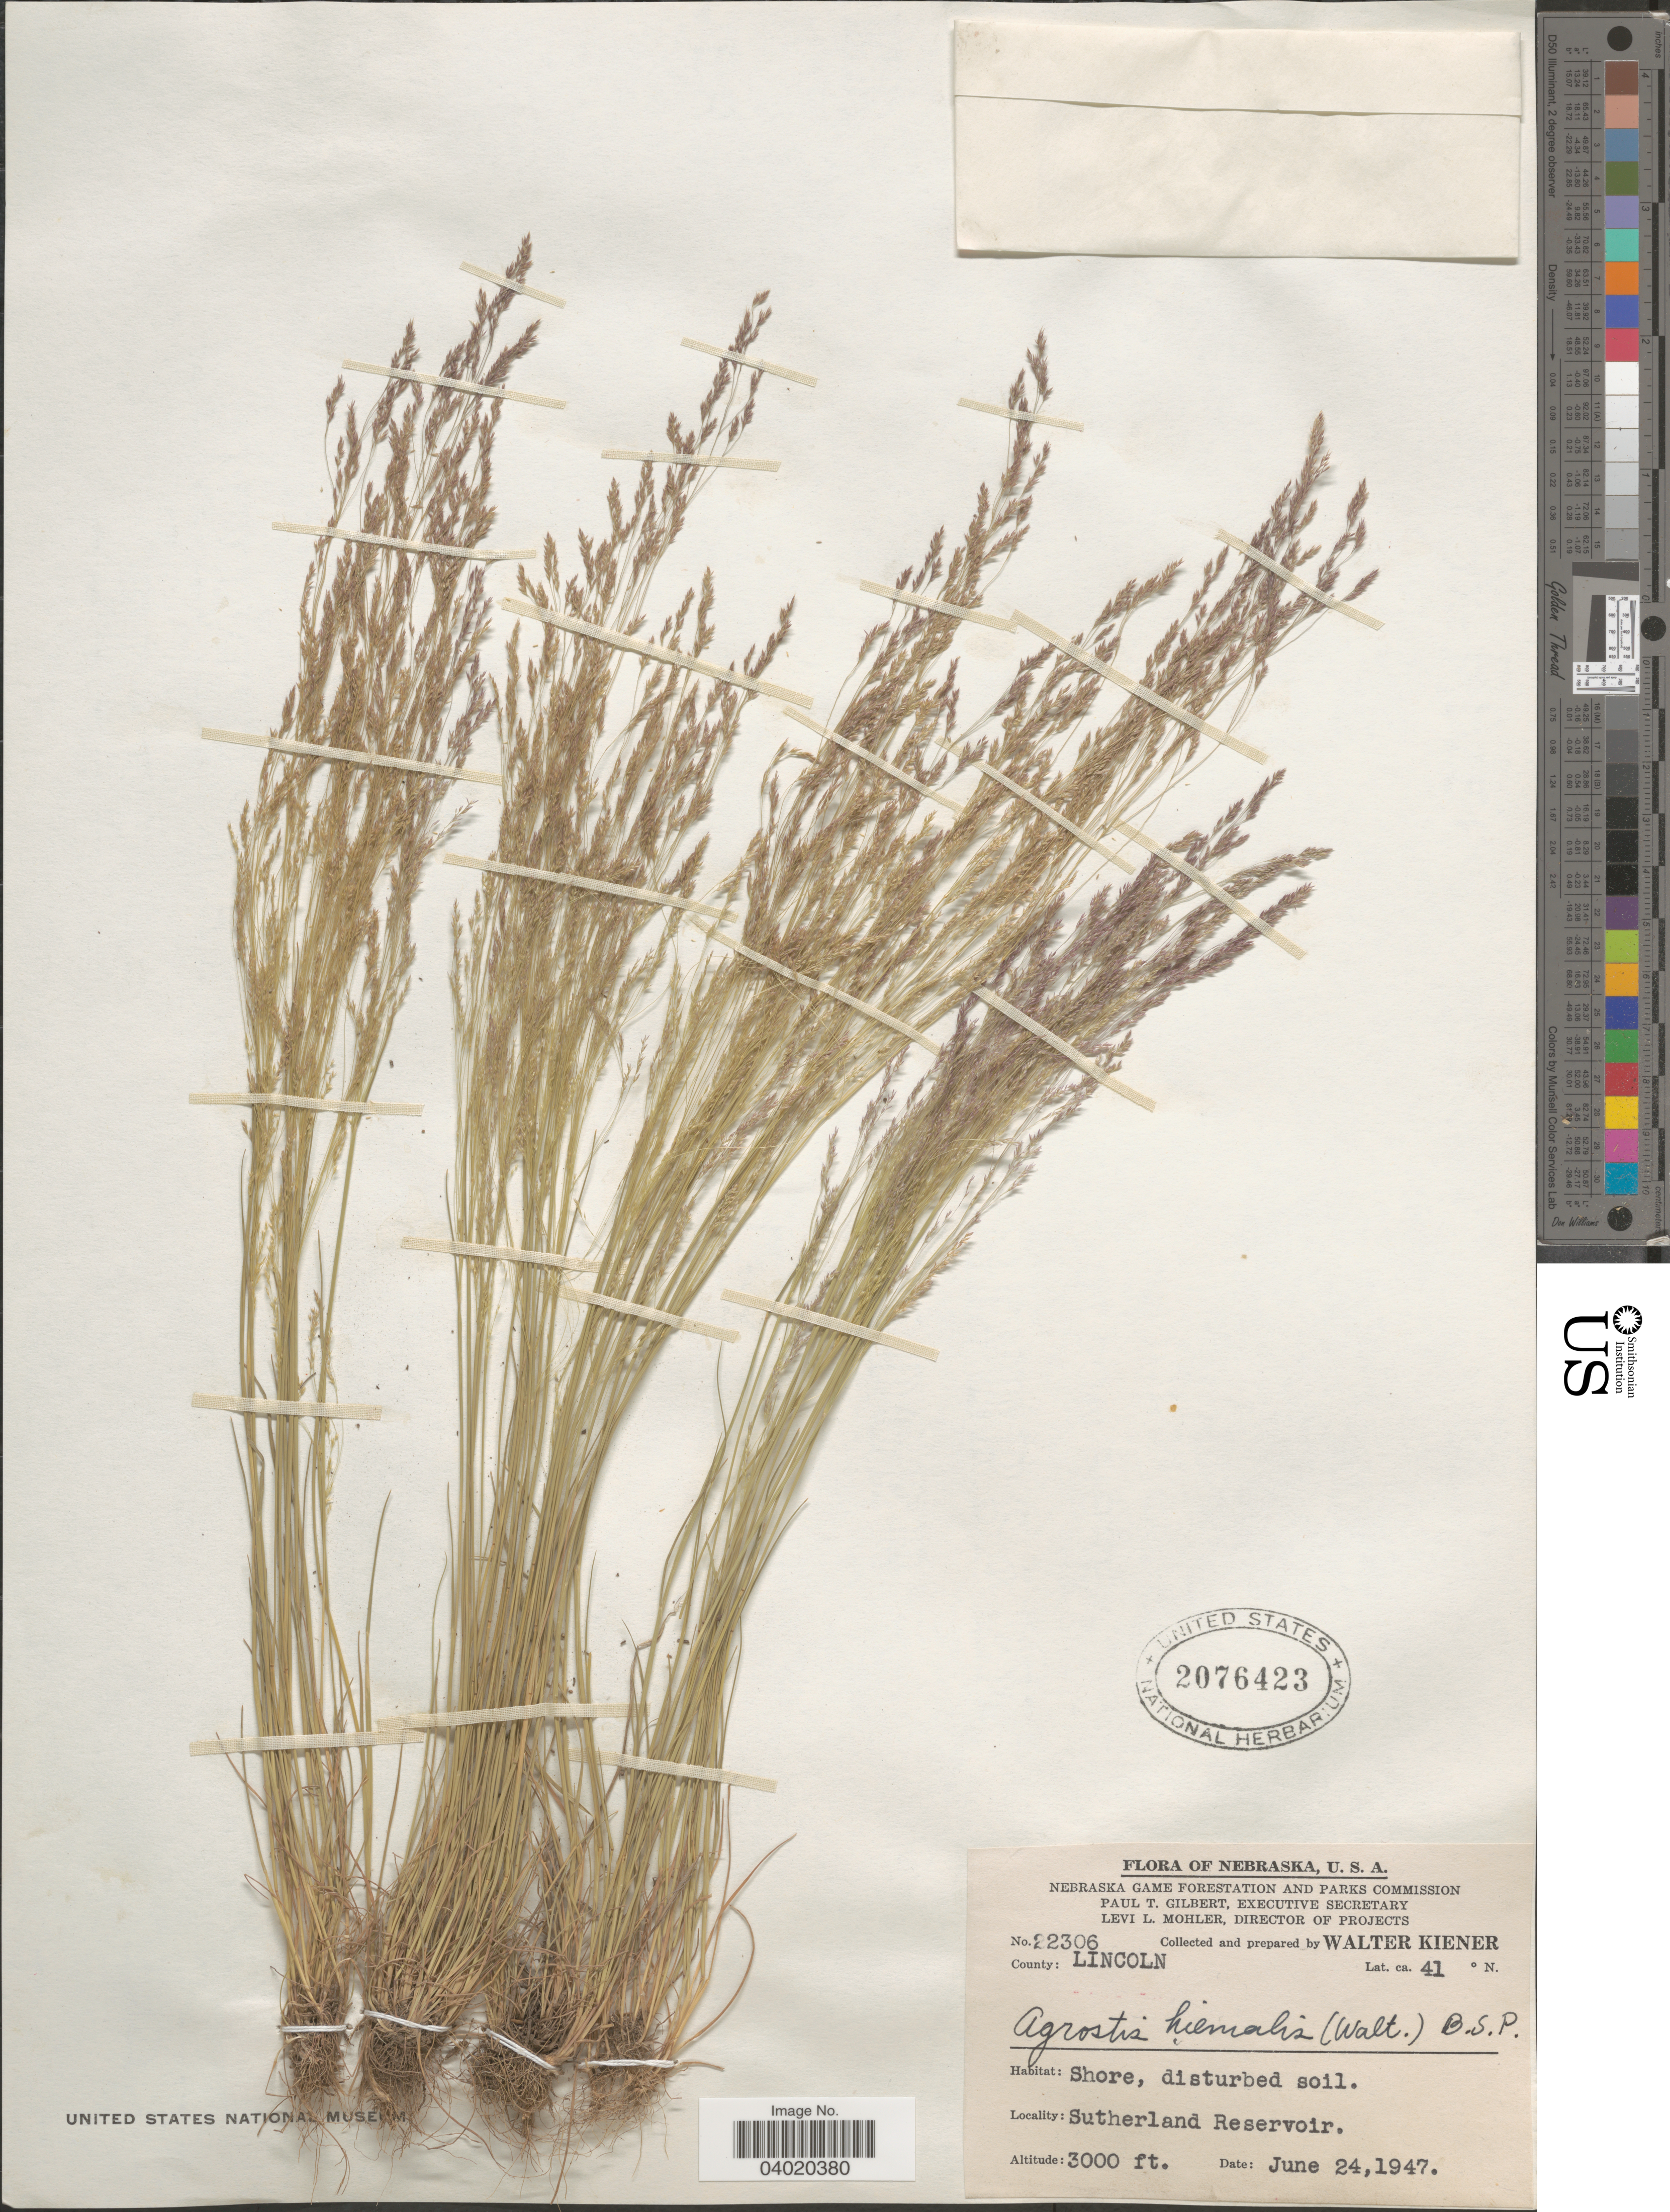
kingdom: Plantae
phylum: Tracheophyta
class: Liliopsida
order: Poales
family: Poaceae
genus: Agrostis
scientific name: Agrostis hyemalis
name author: (Walter) Britton et al.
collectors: W. Kiener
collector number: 22306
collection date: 1947-06-24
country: United States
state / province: Nebraska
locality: County: Lincoln. Sutherland Reservoir.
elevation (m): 914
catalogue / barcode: US 2076423